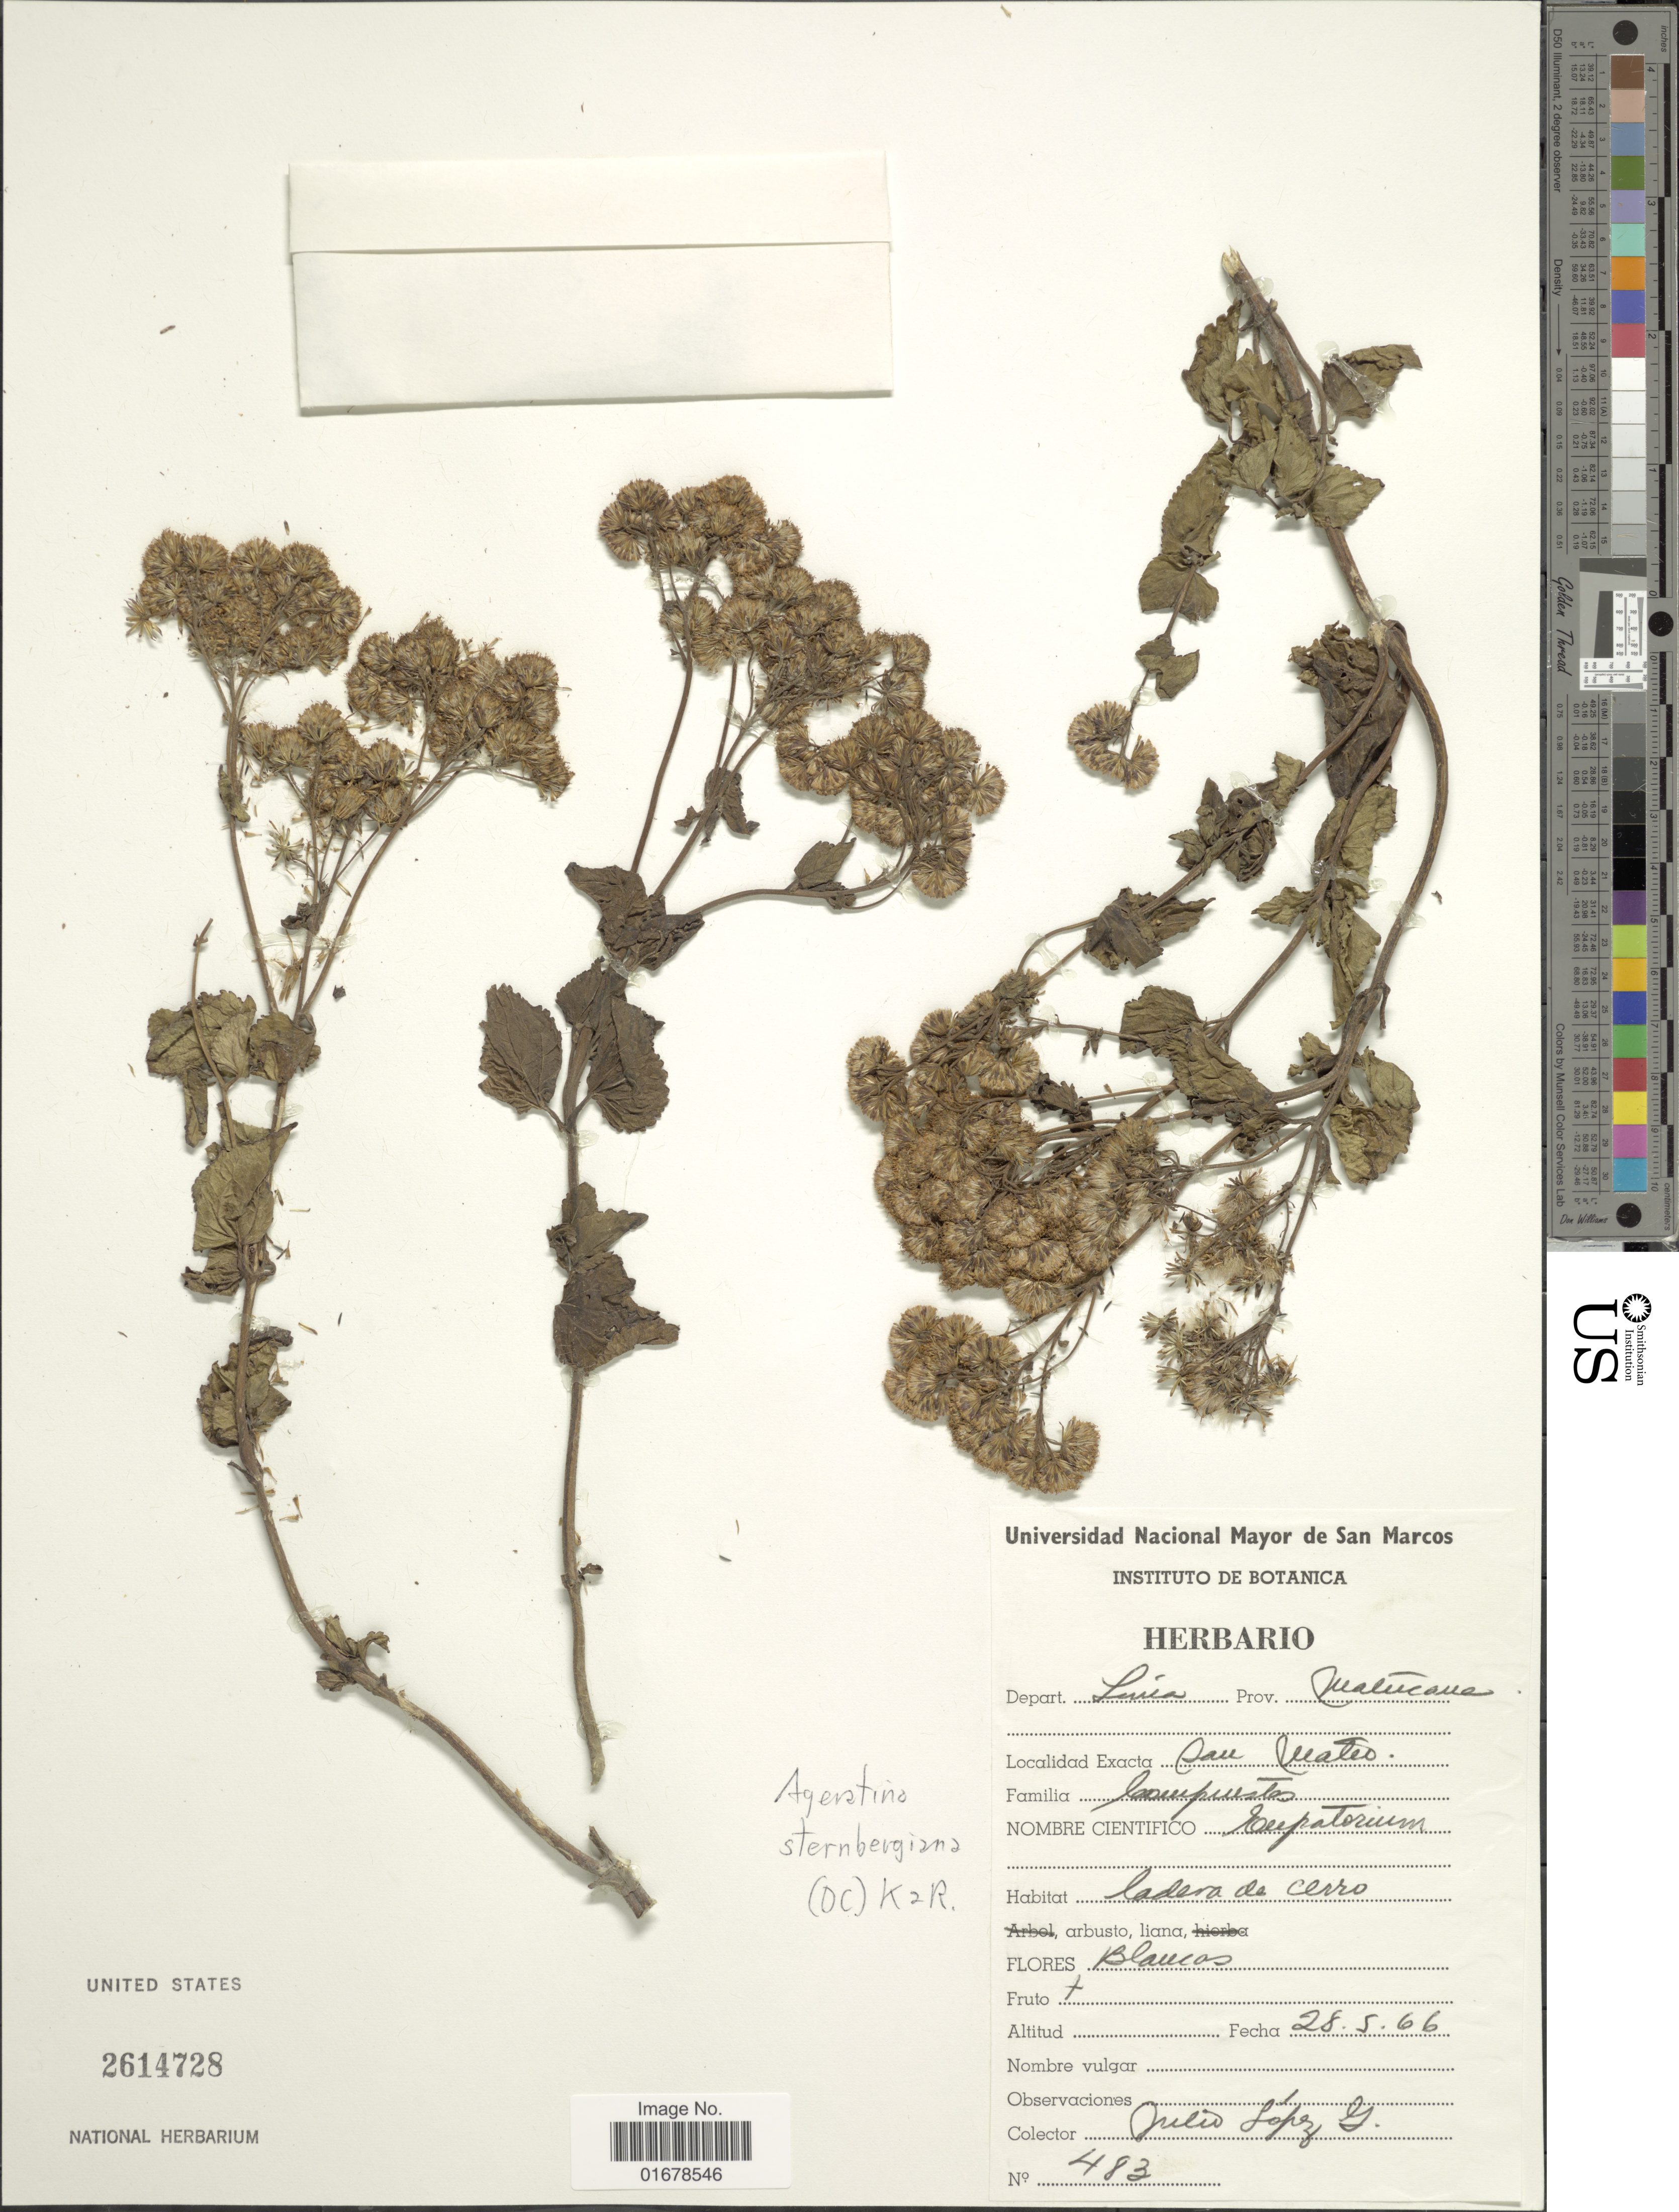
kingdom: Plantae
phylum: Tracheophyta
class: Magnoliopsida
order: Asterales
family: Asteraceae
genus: Ageratina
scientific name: Ageratina sternbergiana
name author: (DC.) R.M. King & H. Rob.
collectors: J. López G.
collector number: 483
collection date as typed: Transcribed d/m/y: 28/5/66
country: Peru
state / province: Lima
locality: Depart. Lima, Prov. Hualucana, San Mateo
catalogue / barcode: US 2614728